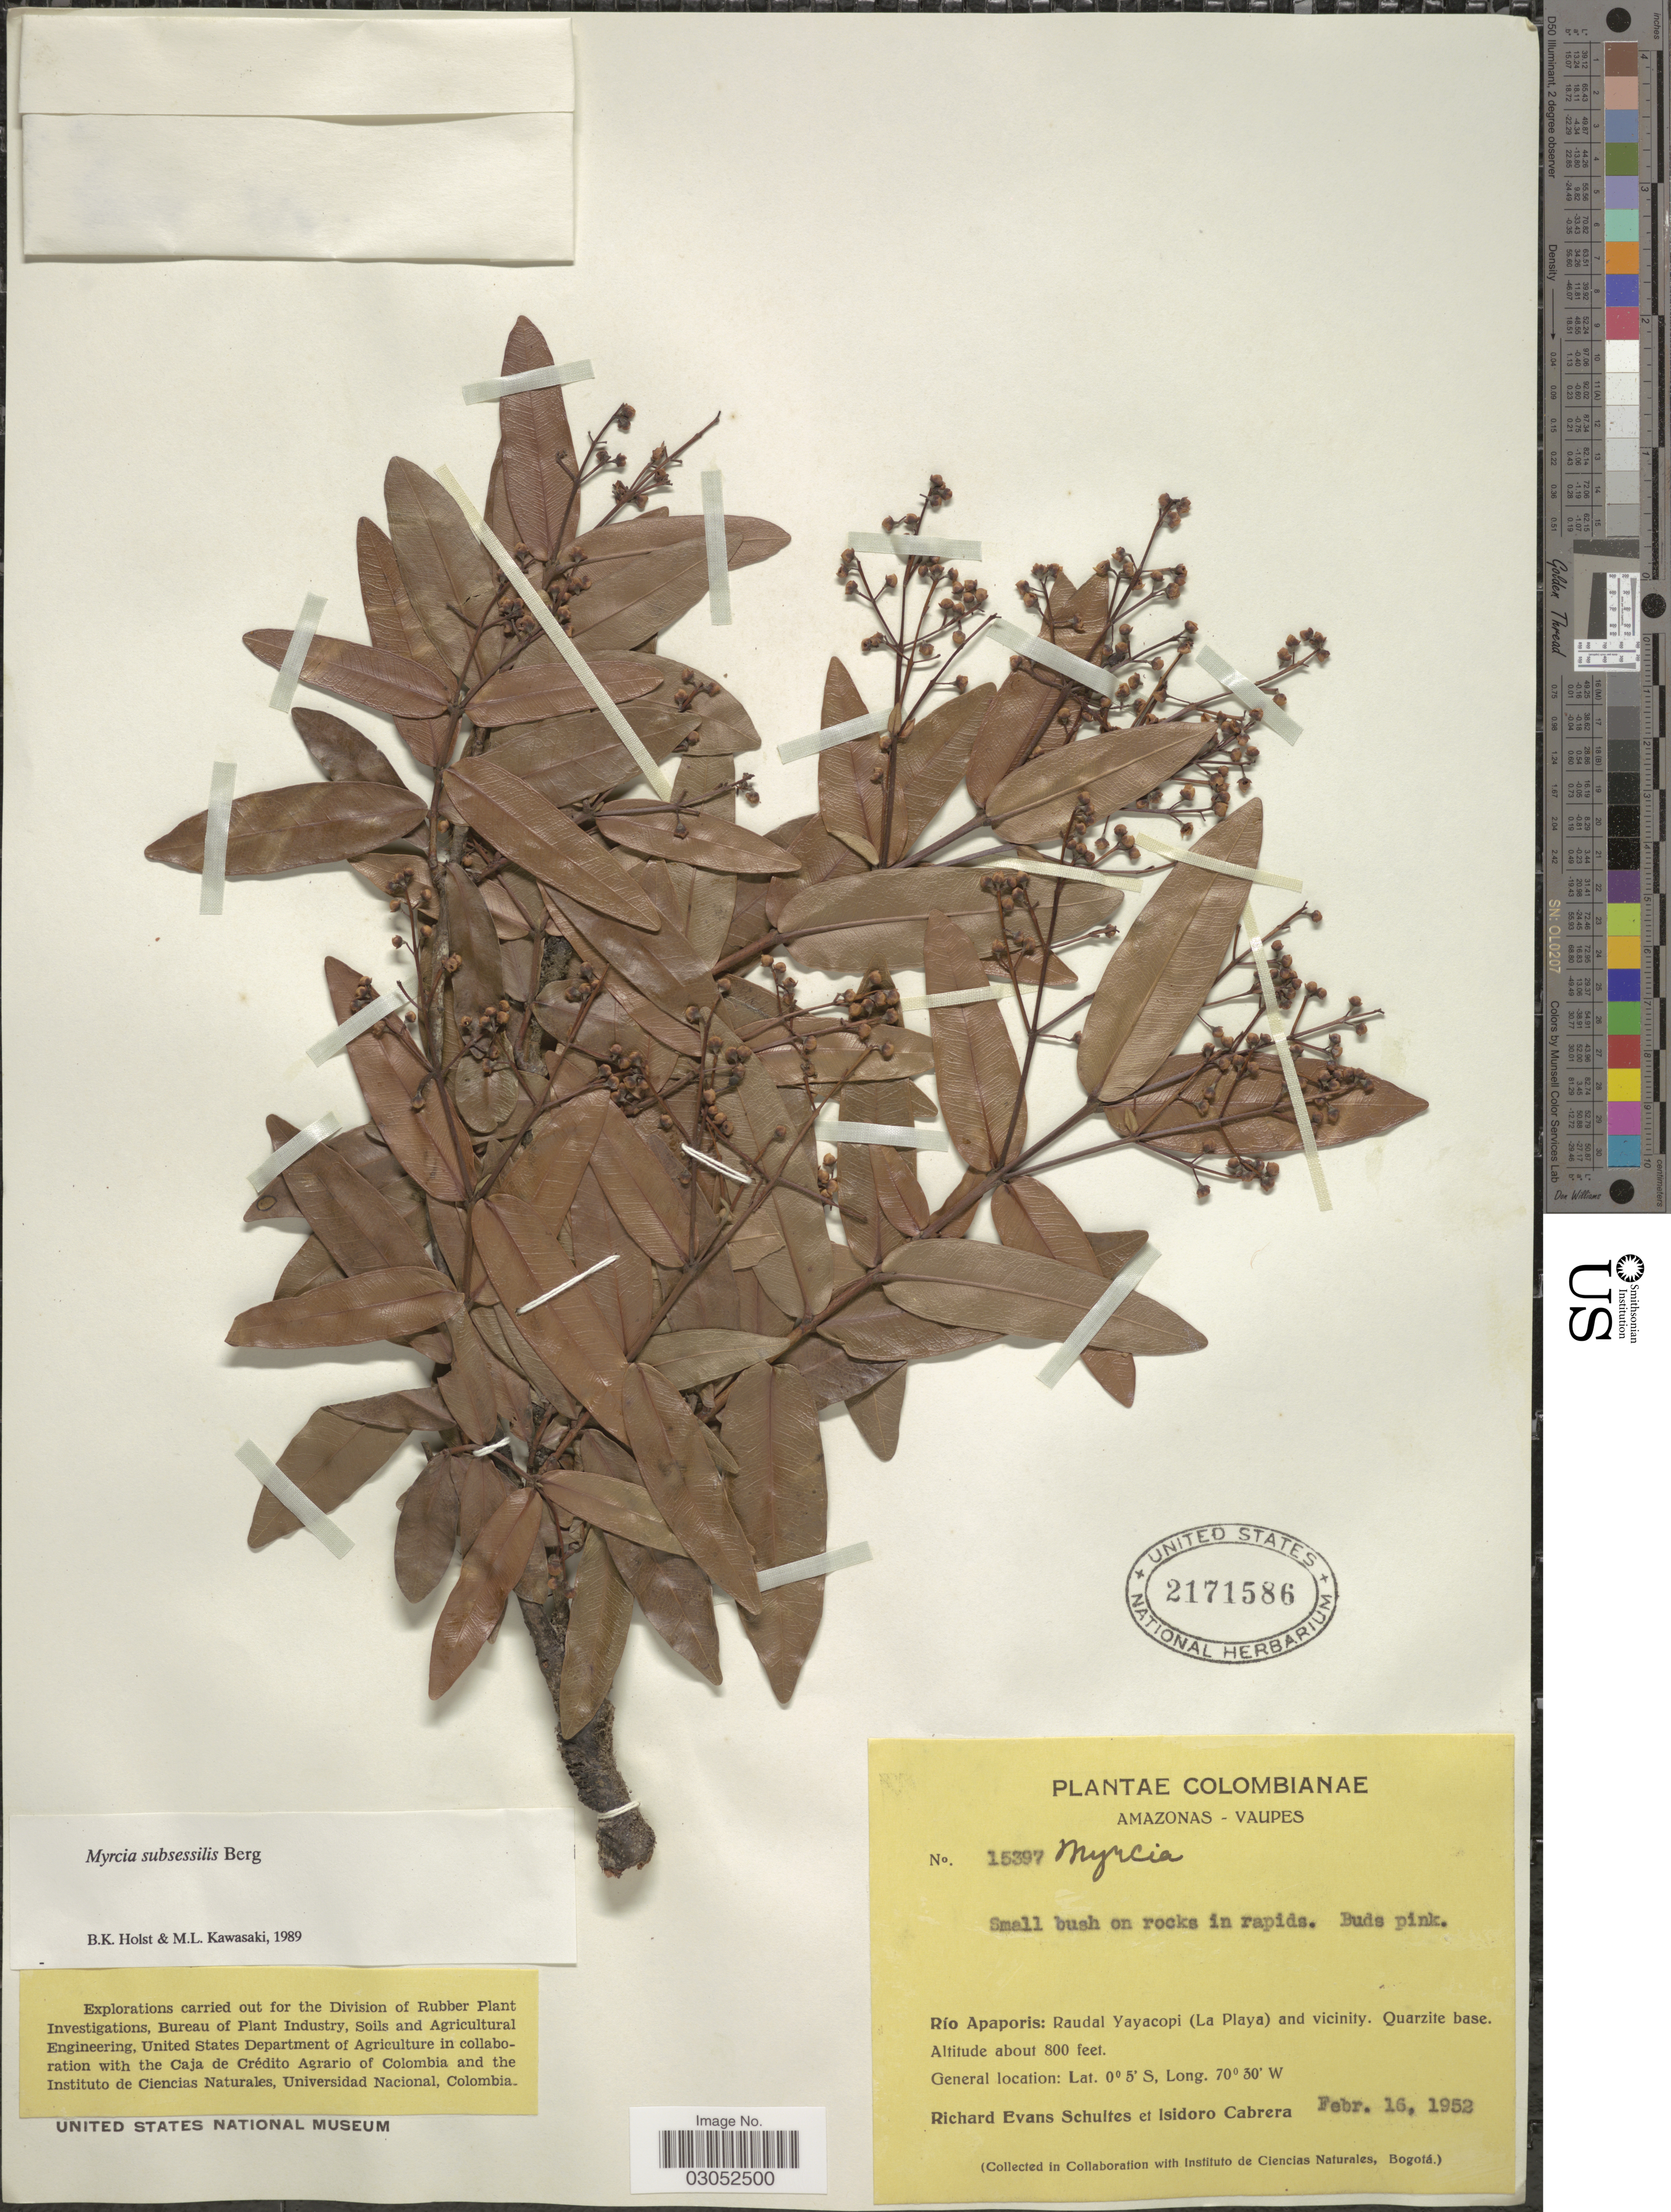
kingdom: Plantae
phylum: Tracheophyta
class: Magnoliopsida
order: Myrtales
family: Myrtaceae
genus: Myrcia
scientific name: Myrcia subsessilis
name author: O. Berg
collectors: R. E. Schultes & I. Cabrera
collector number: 15397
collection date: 1952-02-16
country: Colombia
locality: Amazonas - Vaupes. Río Apaporis: Raudal Yayacopi (La Playa) and vicinity.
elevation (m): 244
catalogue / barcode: US 2171586